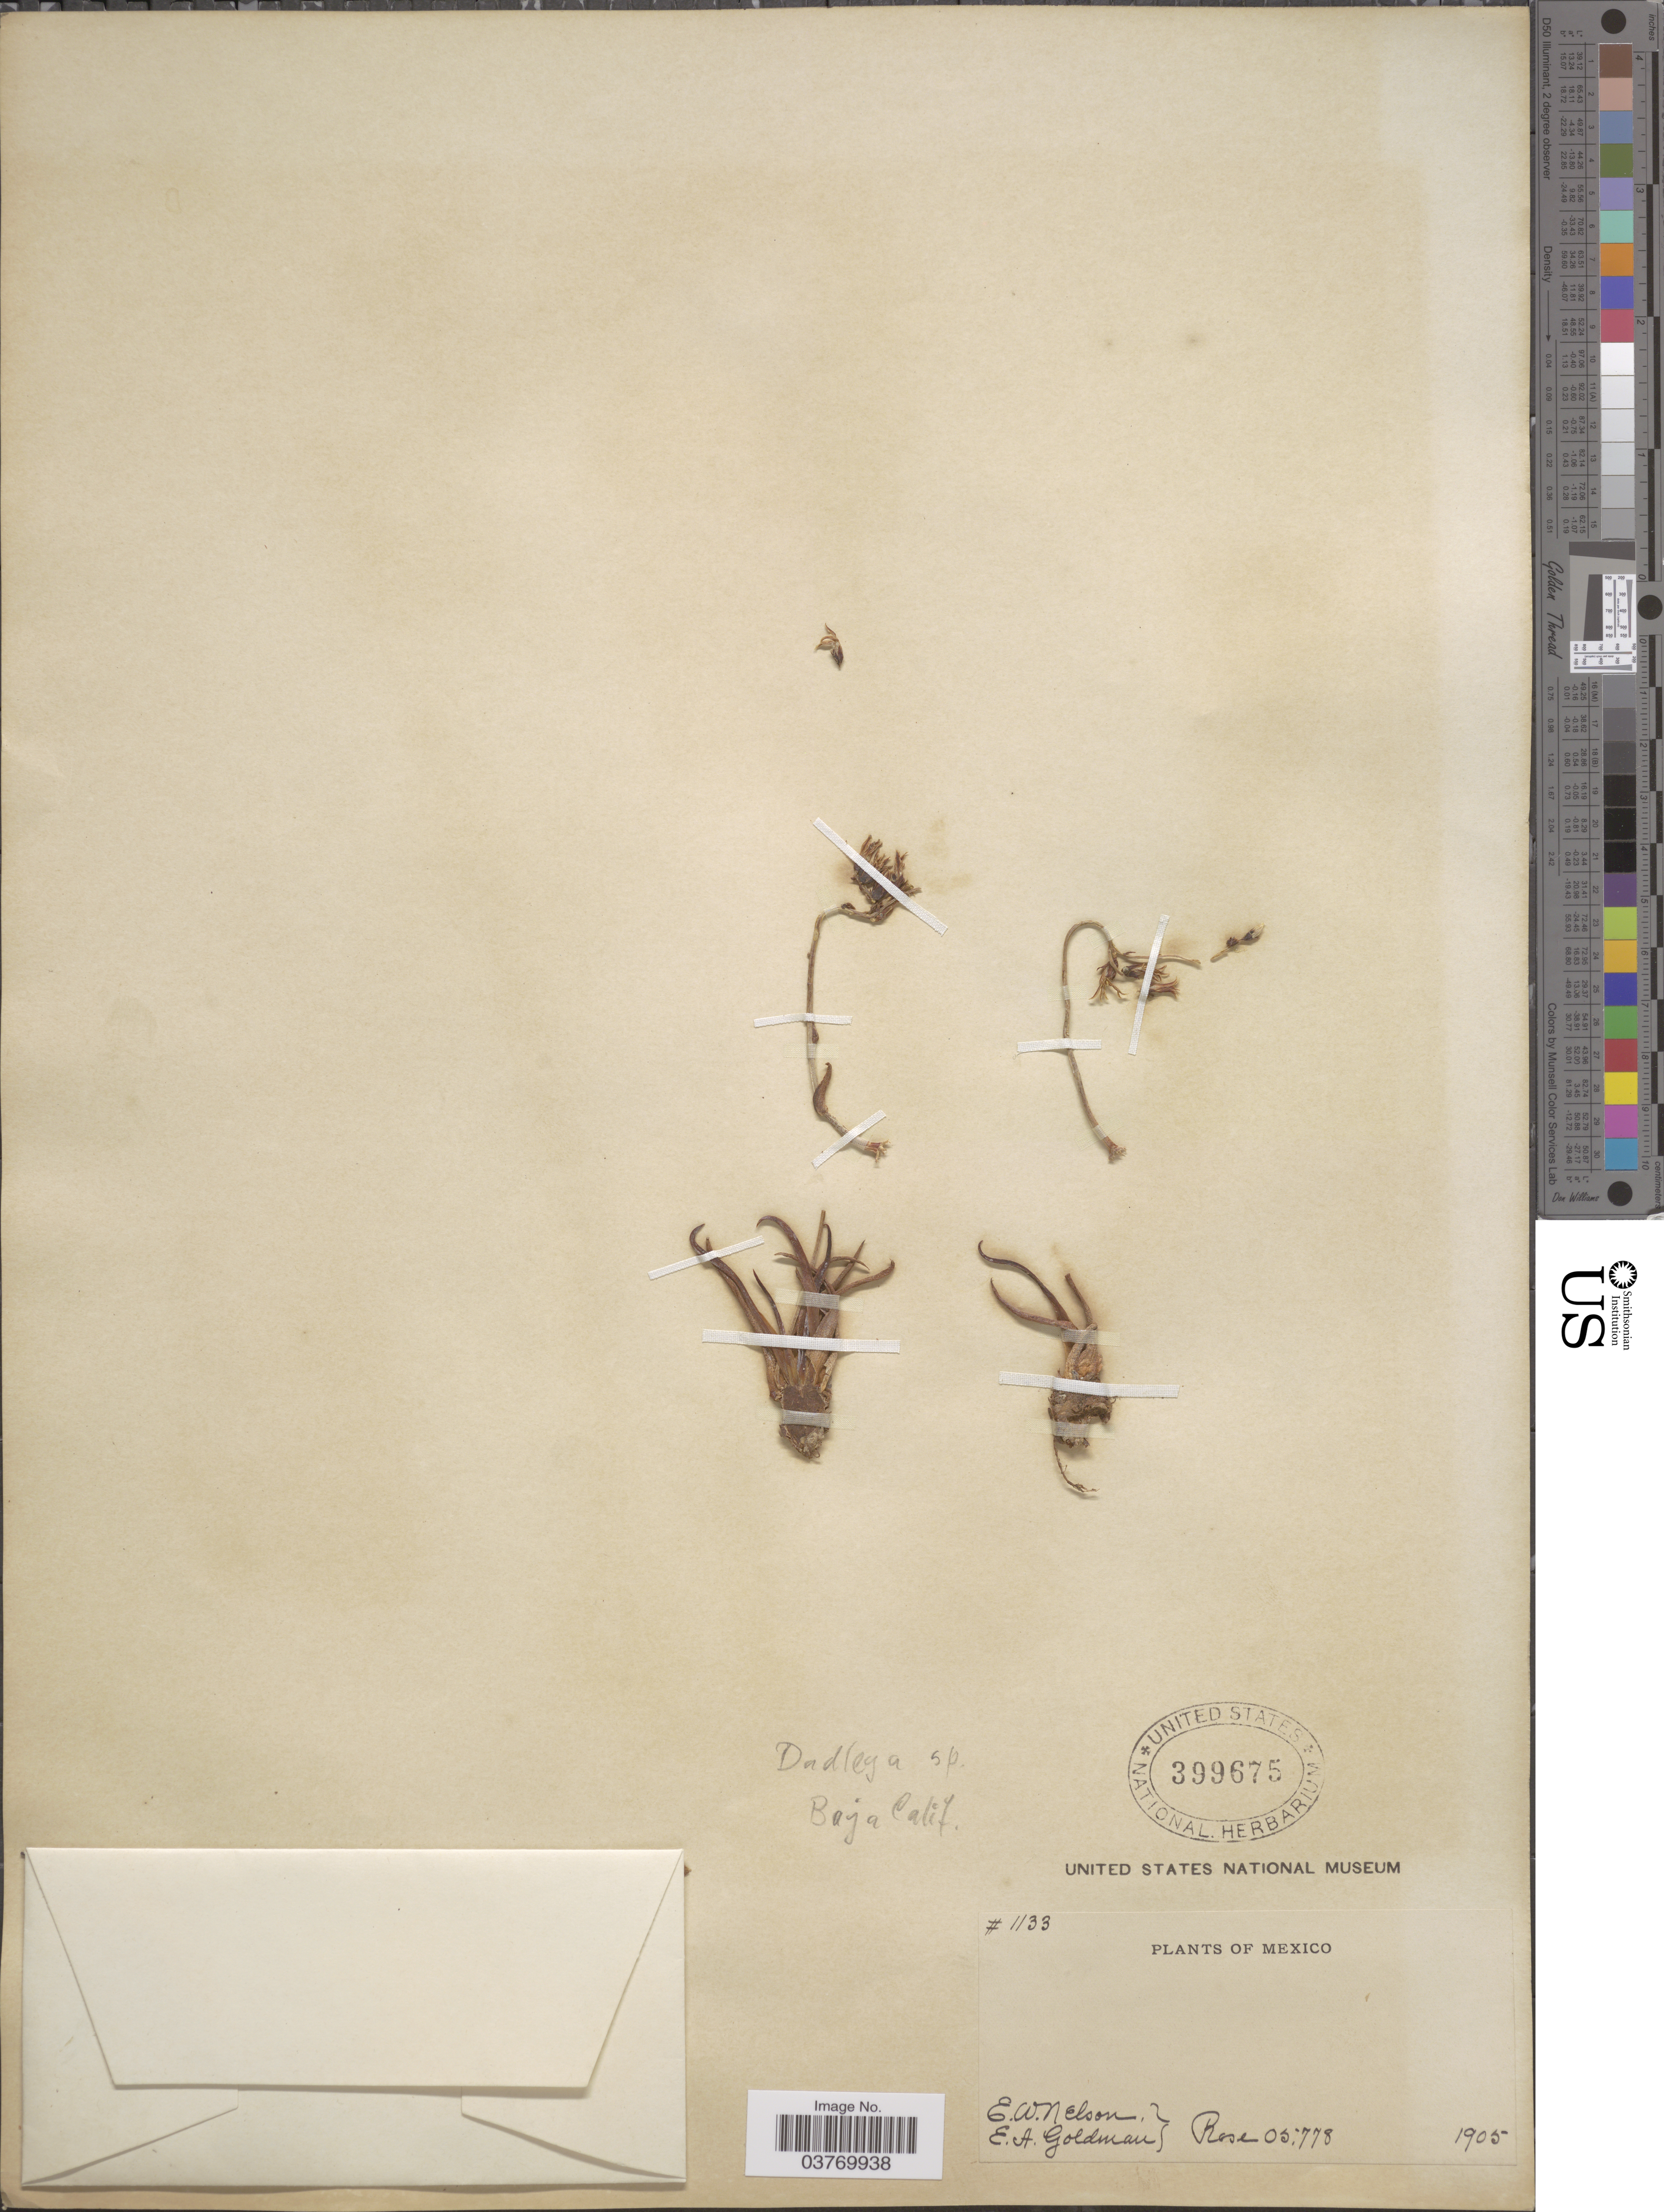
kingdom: Plantae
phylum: Tracheophyta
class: Magnoliopsida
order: Saxifragales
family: Crassulaceae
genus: Dudleya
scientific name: Dudleya abramsii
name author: Rose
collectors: E. W. Nelson & E. A. Goldman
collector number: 1133/Rose 05778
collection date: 1905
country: Mexico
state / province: Baja California Norte / Baja California Sur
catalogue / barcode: US 399675